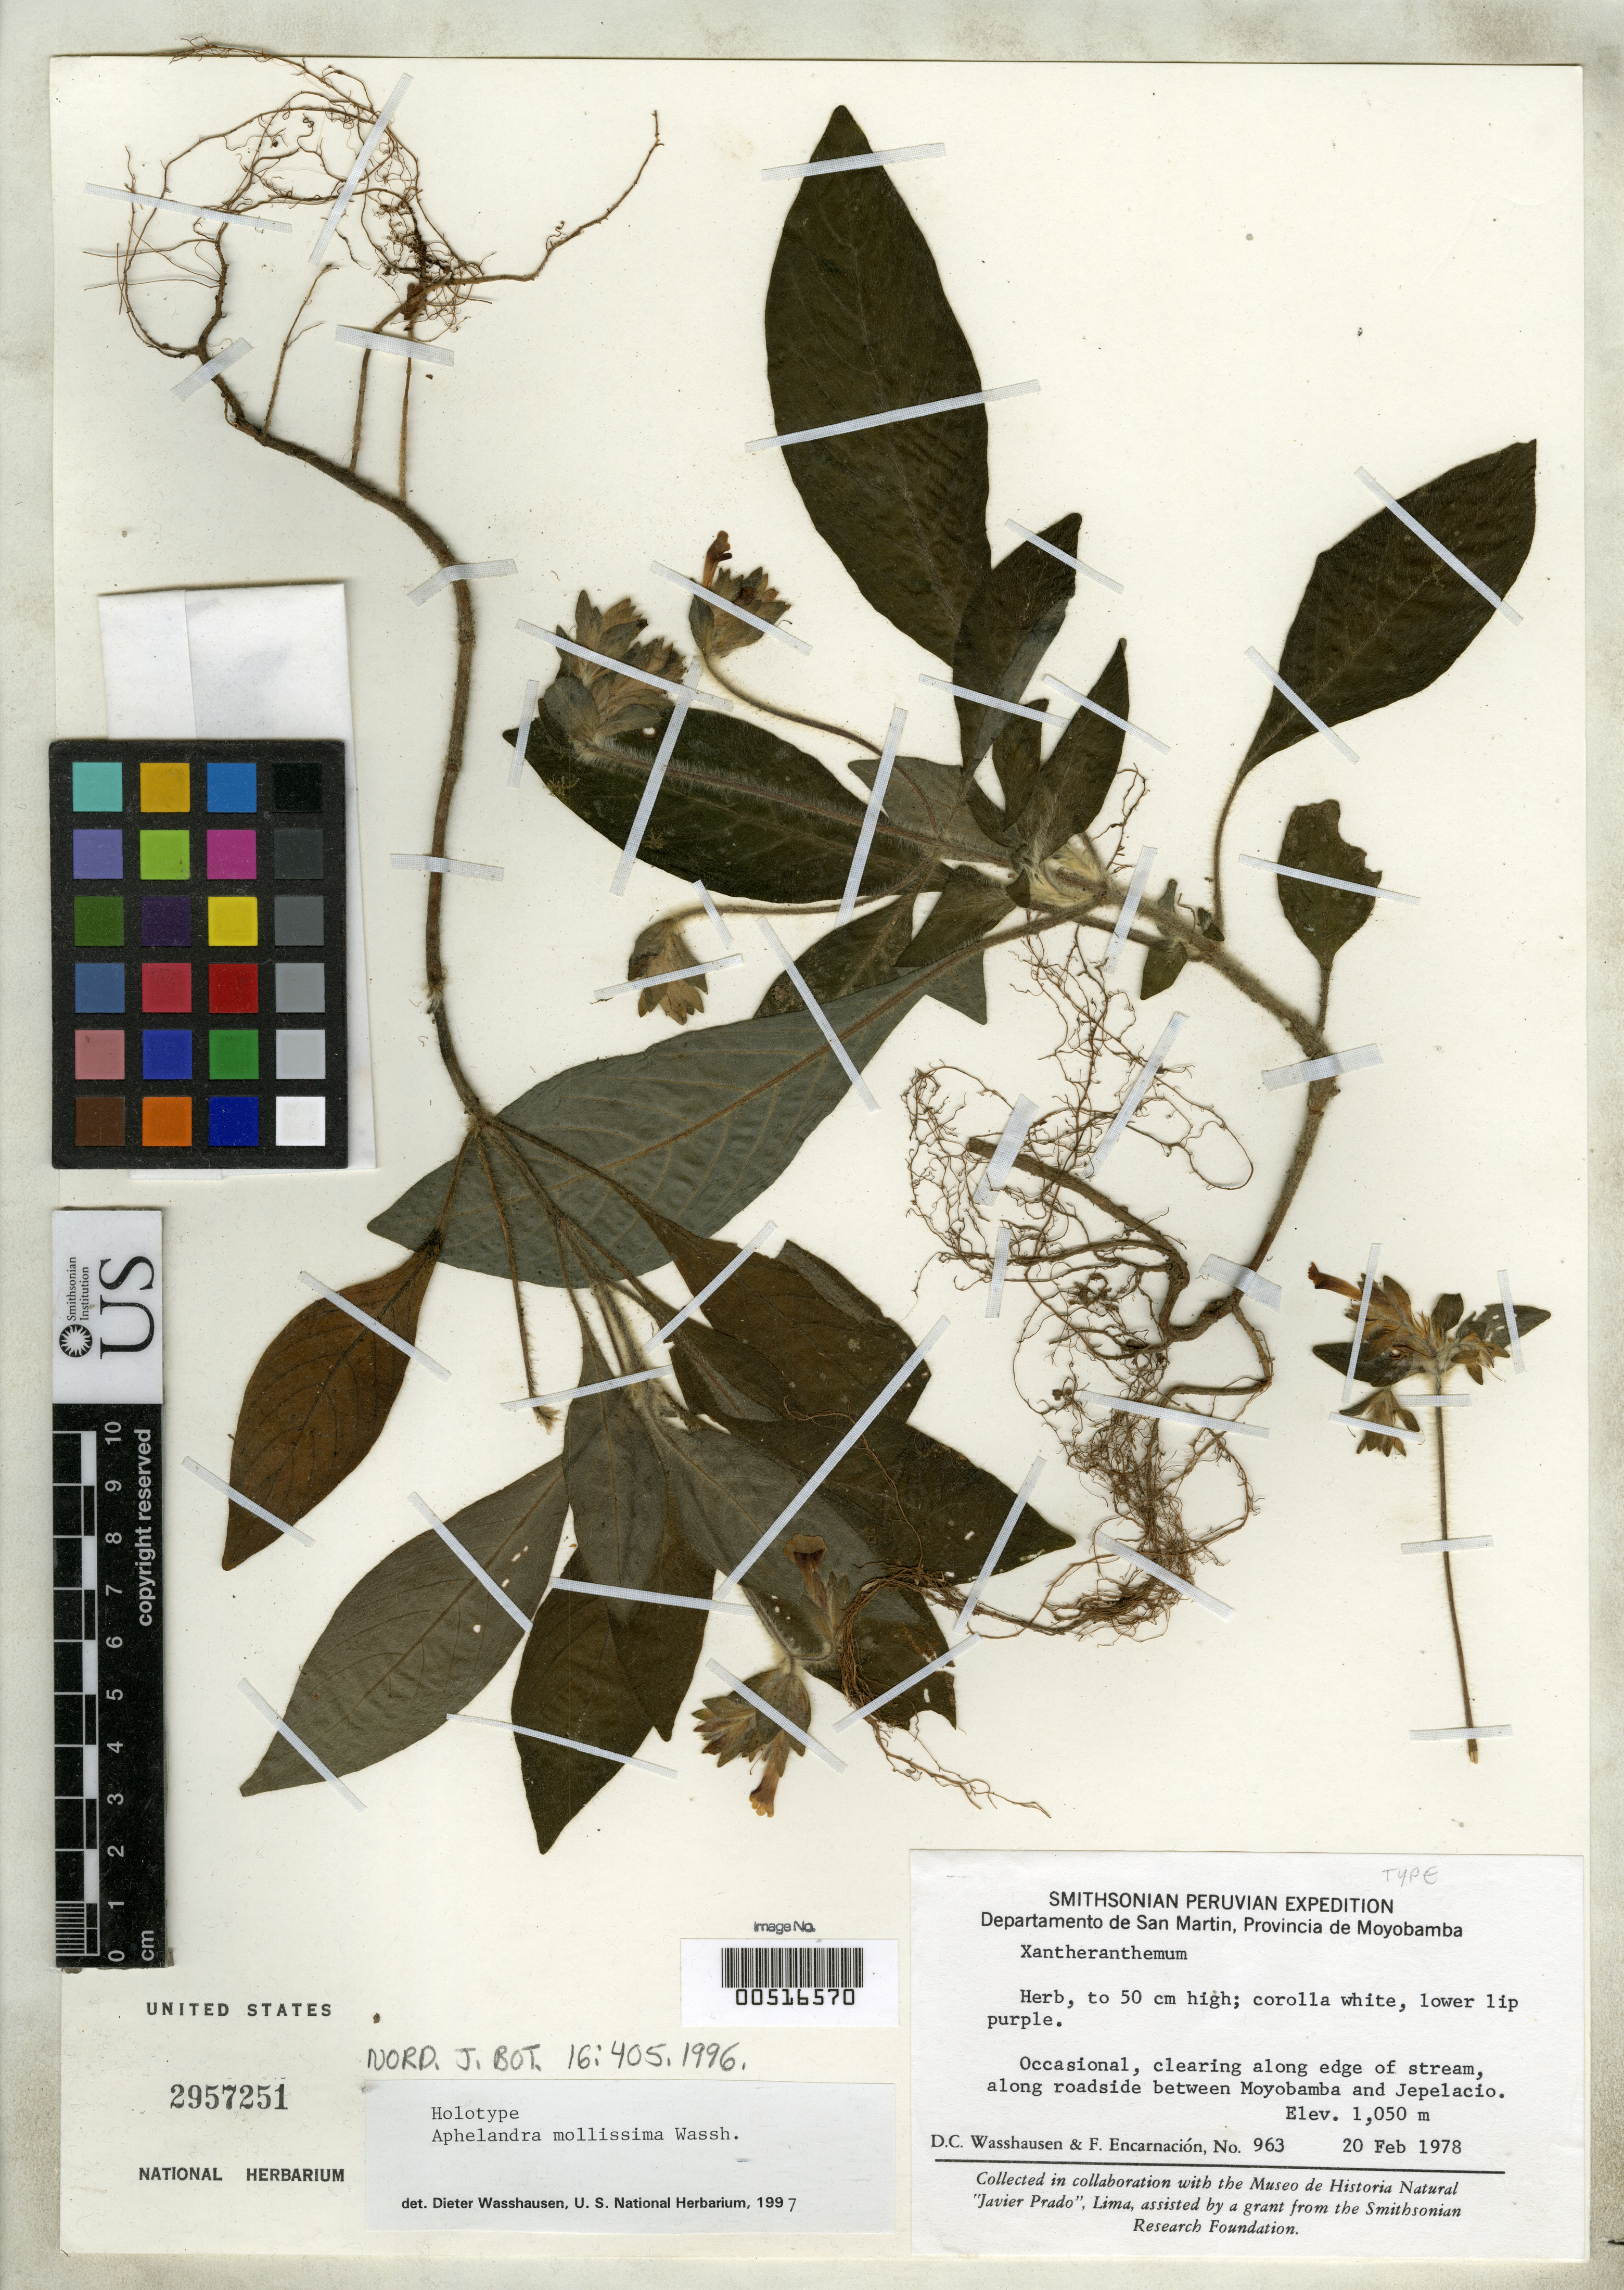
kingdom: Plantae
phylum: Tracheophyta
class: Magnoliopsida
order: Lamiales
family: Acanthaceae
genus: Aphelandra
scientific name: Aphelandra mollissima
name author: Wassh.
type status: Holotype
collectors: D. C. Wasshausen & F. Encarnación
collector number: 963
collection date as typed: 20 Feb 1978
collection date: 1978-02-20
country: Peru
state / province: San Martín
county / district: Moyobamba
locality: Along roadside between Moyobamba & Jepelacio.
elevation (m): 1050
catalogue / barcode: US 2957251